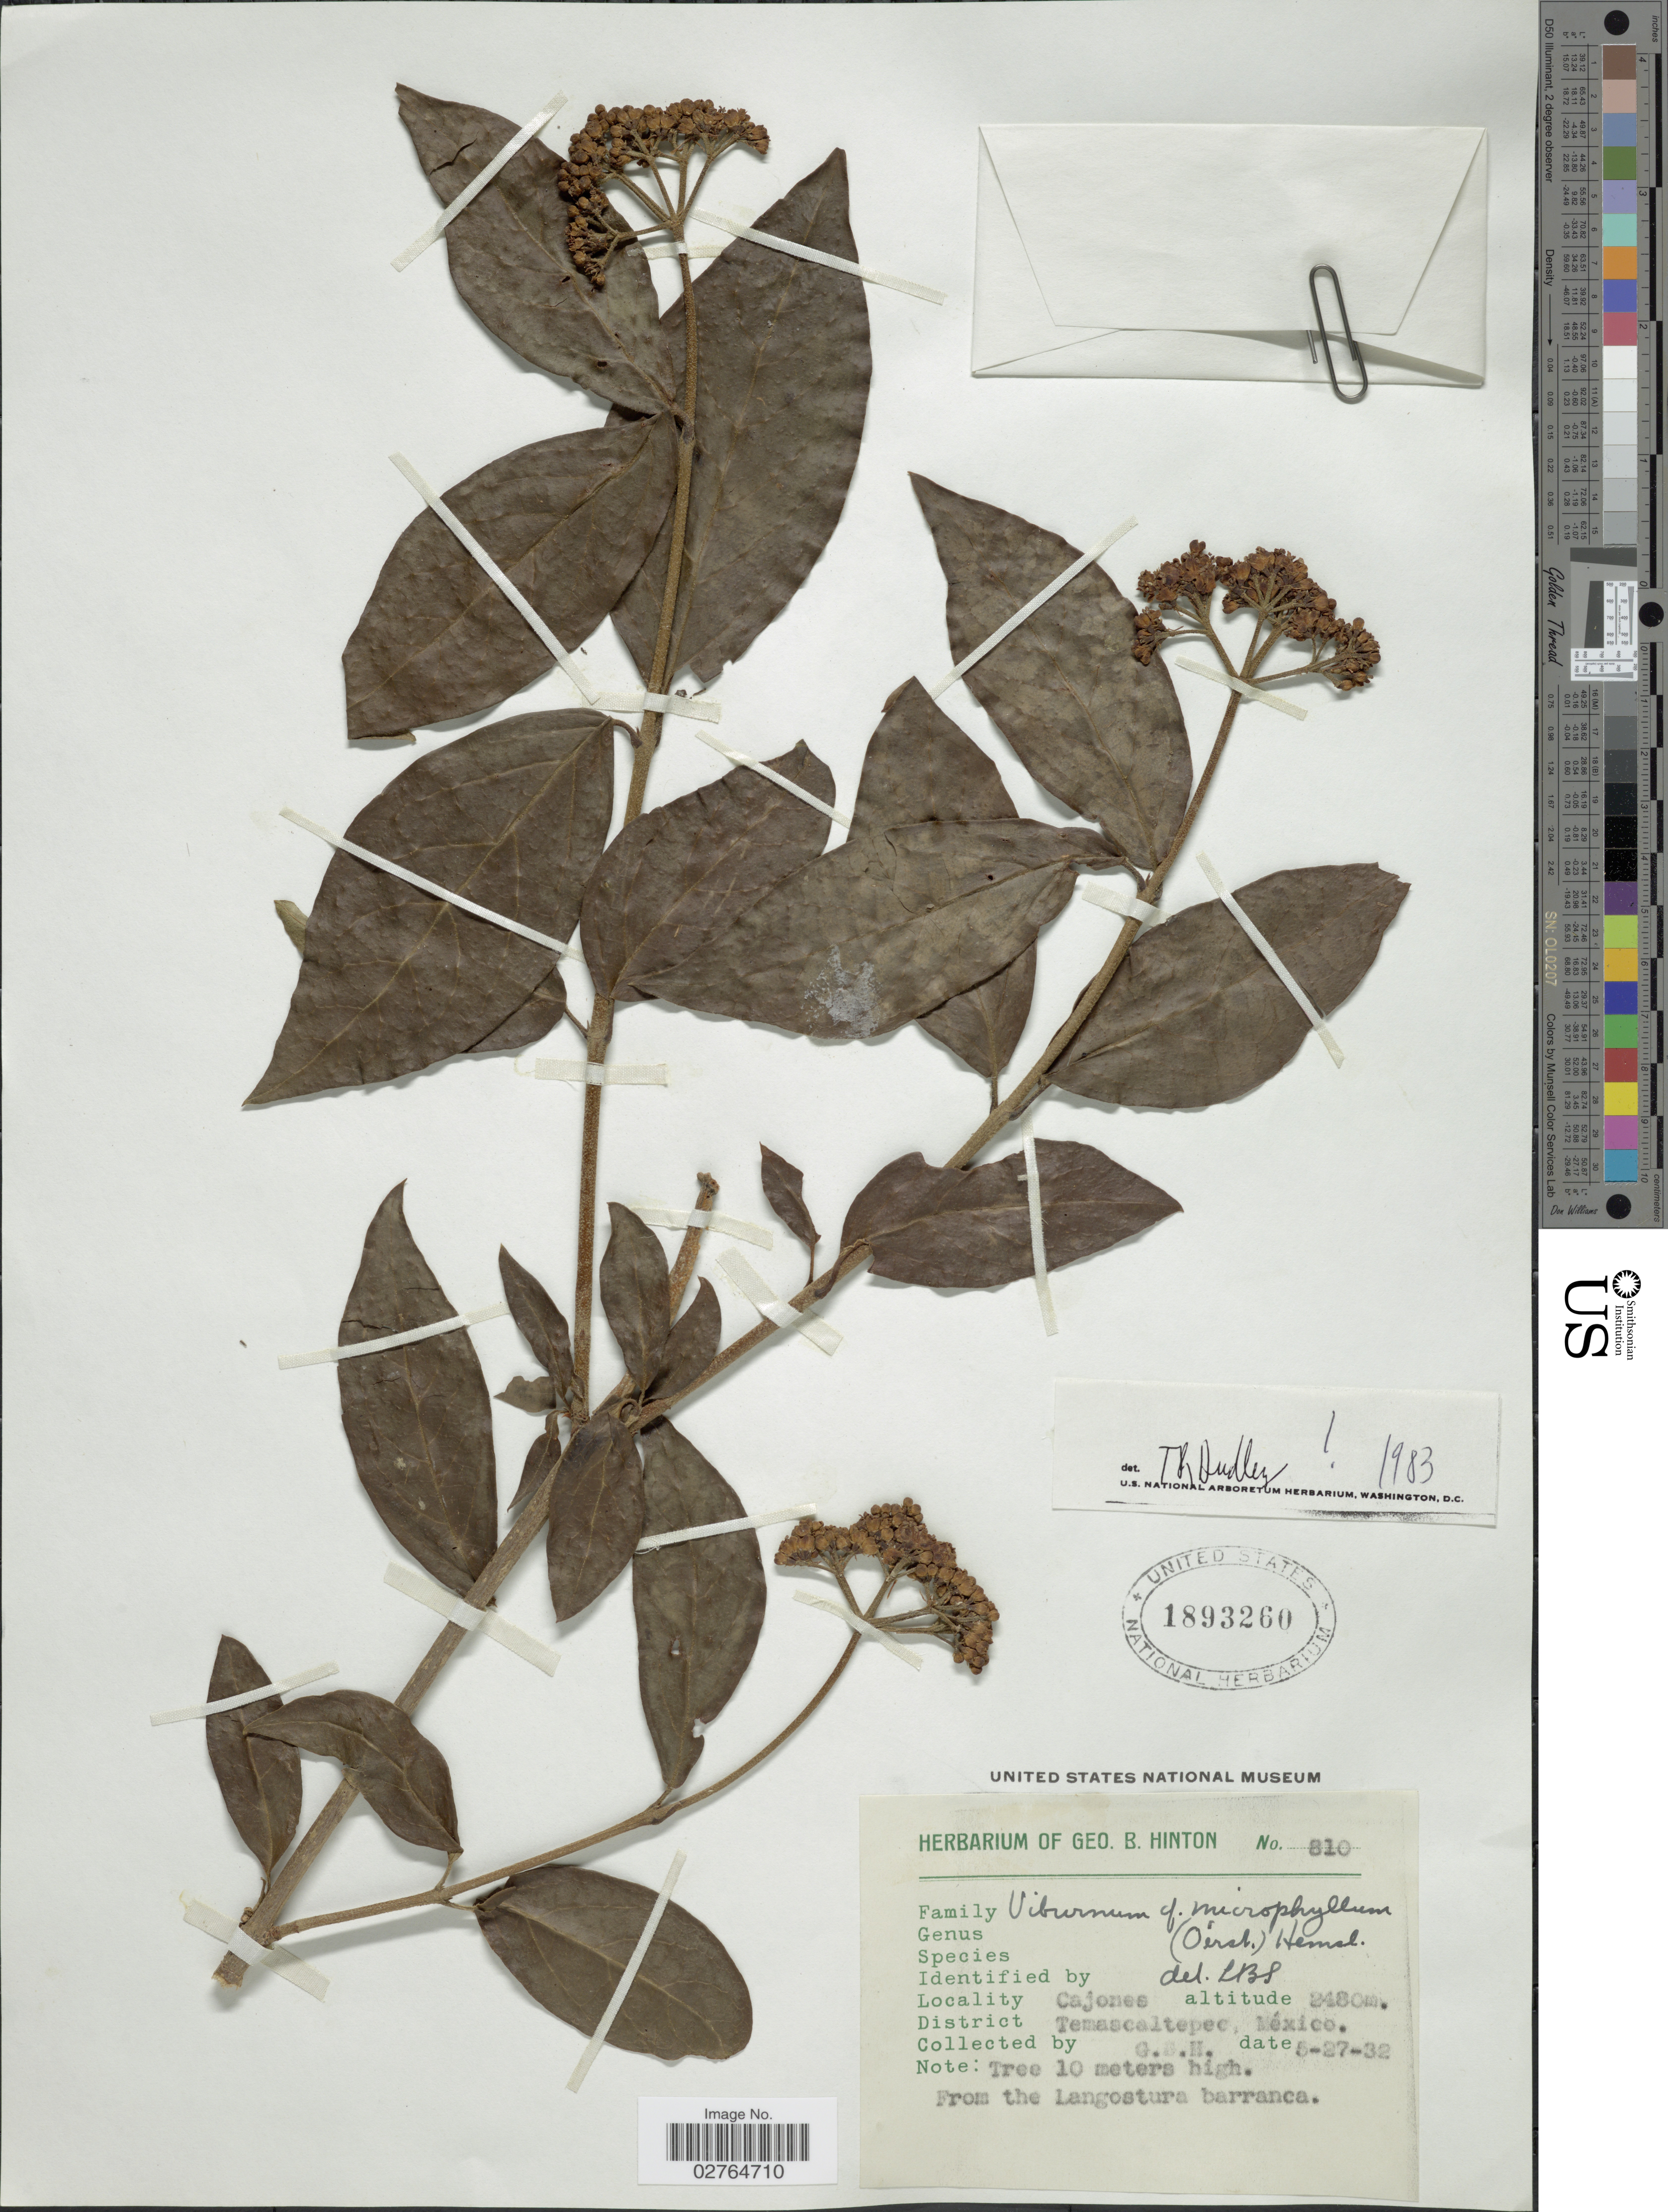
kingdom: Plantae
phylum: Tracheophyta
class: Magnoliopsida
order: Dipsacales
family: Viburnaceae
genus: Viburnum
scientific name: Viburnum acutifolium var. microphyllum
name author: (Oerst.) Villarreal & A.E. Estrada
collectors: G. B. Hinton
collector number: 810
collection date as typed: Transcribed d/m/y: 27/5/32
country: Mexico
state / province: México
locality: Cajones. District Temascaltepec.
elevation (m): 2480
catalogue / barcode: US 1893260